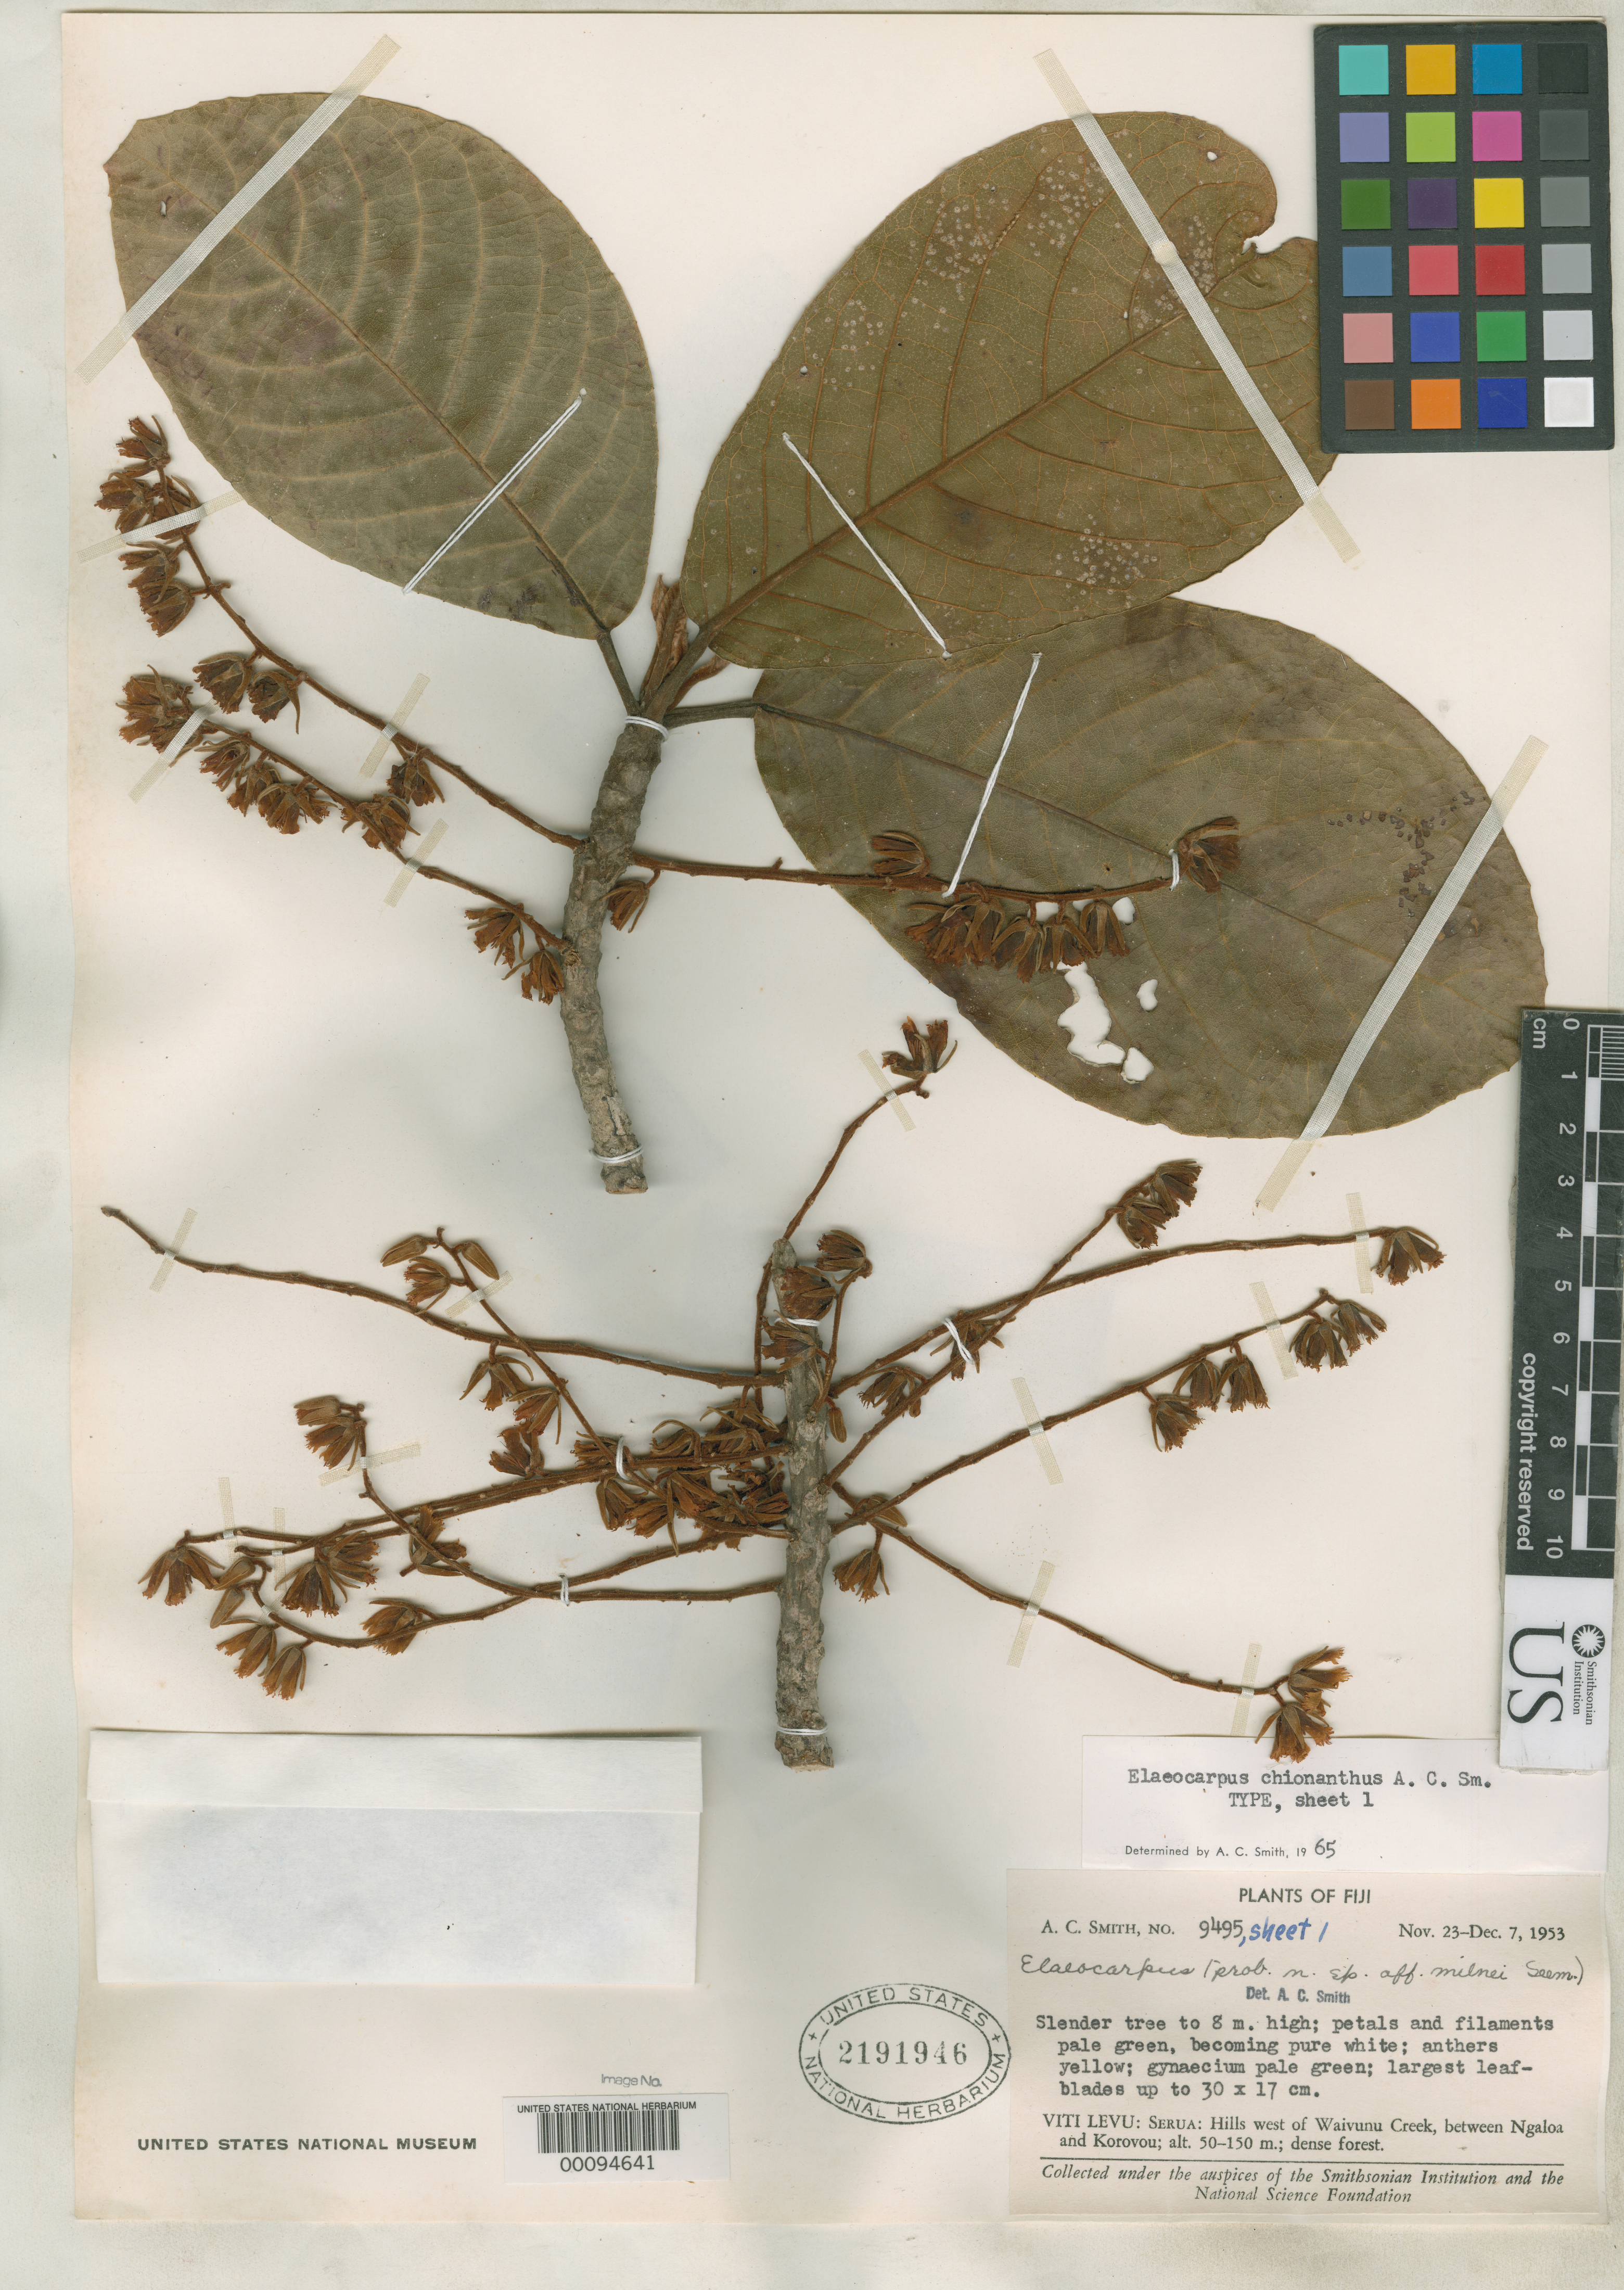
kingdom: Plantae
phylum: Tracheophyta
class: Magnoliopsida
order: Oxalidales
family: Elaeocarpaceae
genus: Elaeocarpus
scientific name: Elaeocarpus chionanthus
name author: A.C. Sm.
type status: Holotype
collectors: A. C. Smith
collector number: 9495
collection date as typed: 07 Dec 1953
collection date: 1953-12-07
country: Fiji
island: Viti Levu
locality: W of Waivumu Creek, between Nagaloa and Korovou. [Viti Levu Group]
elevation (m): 50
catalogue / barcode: US 2191946